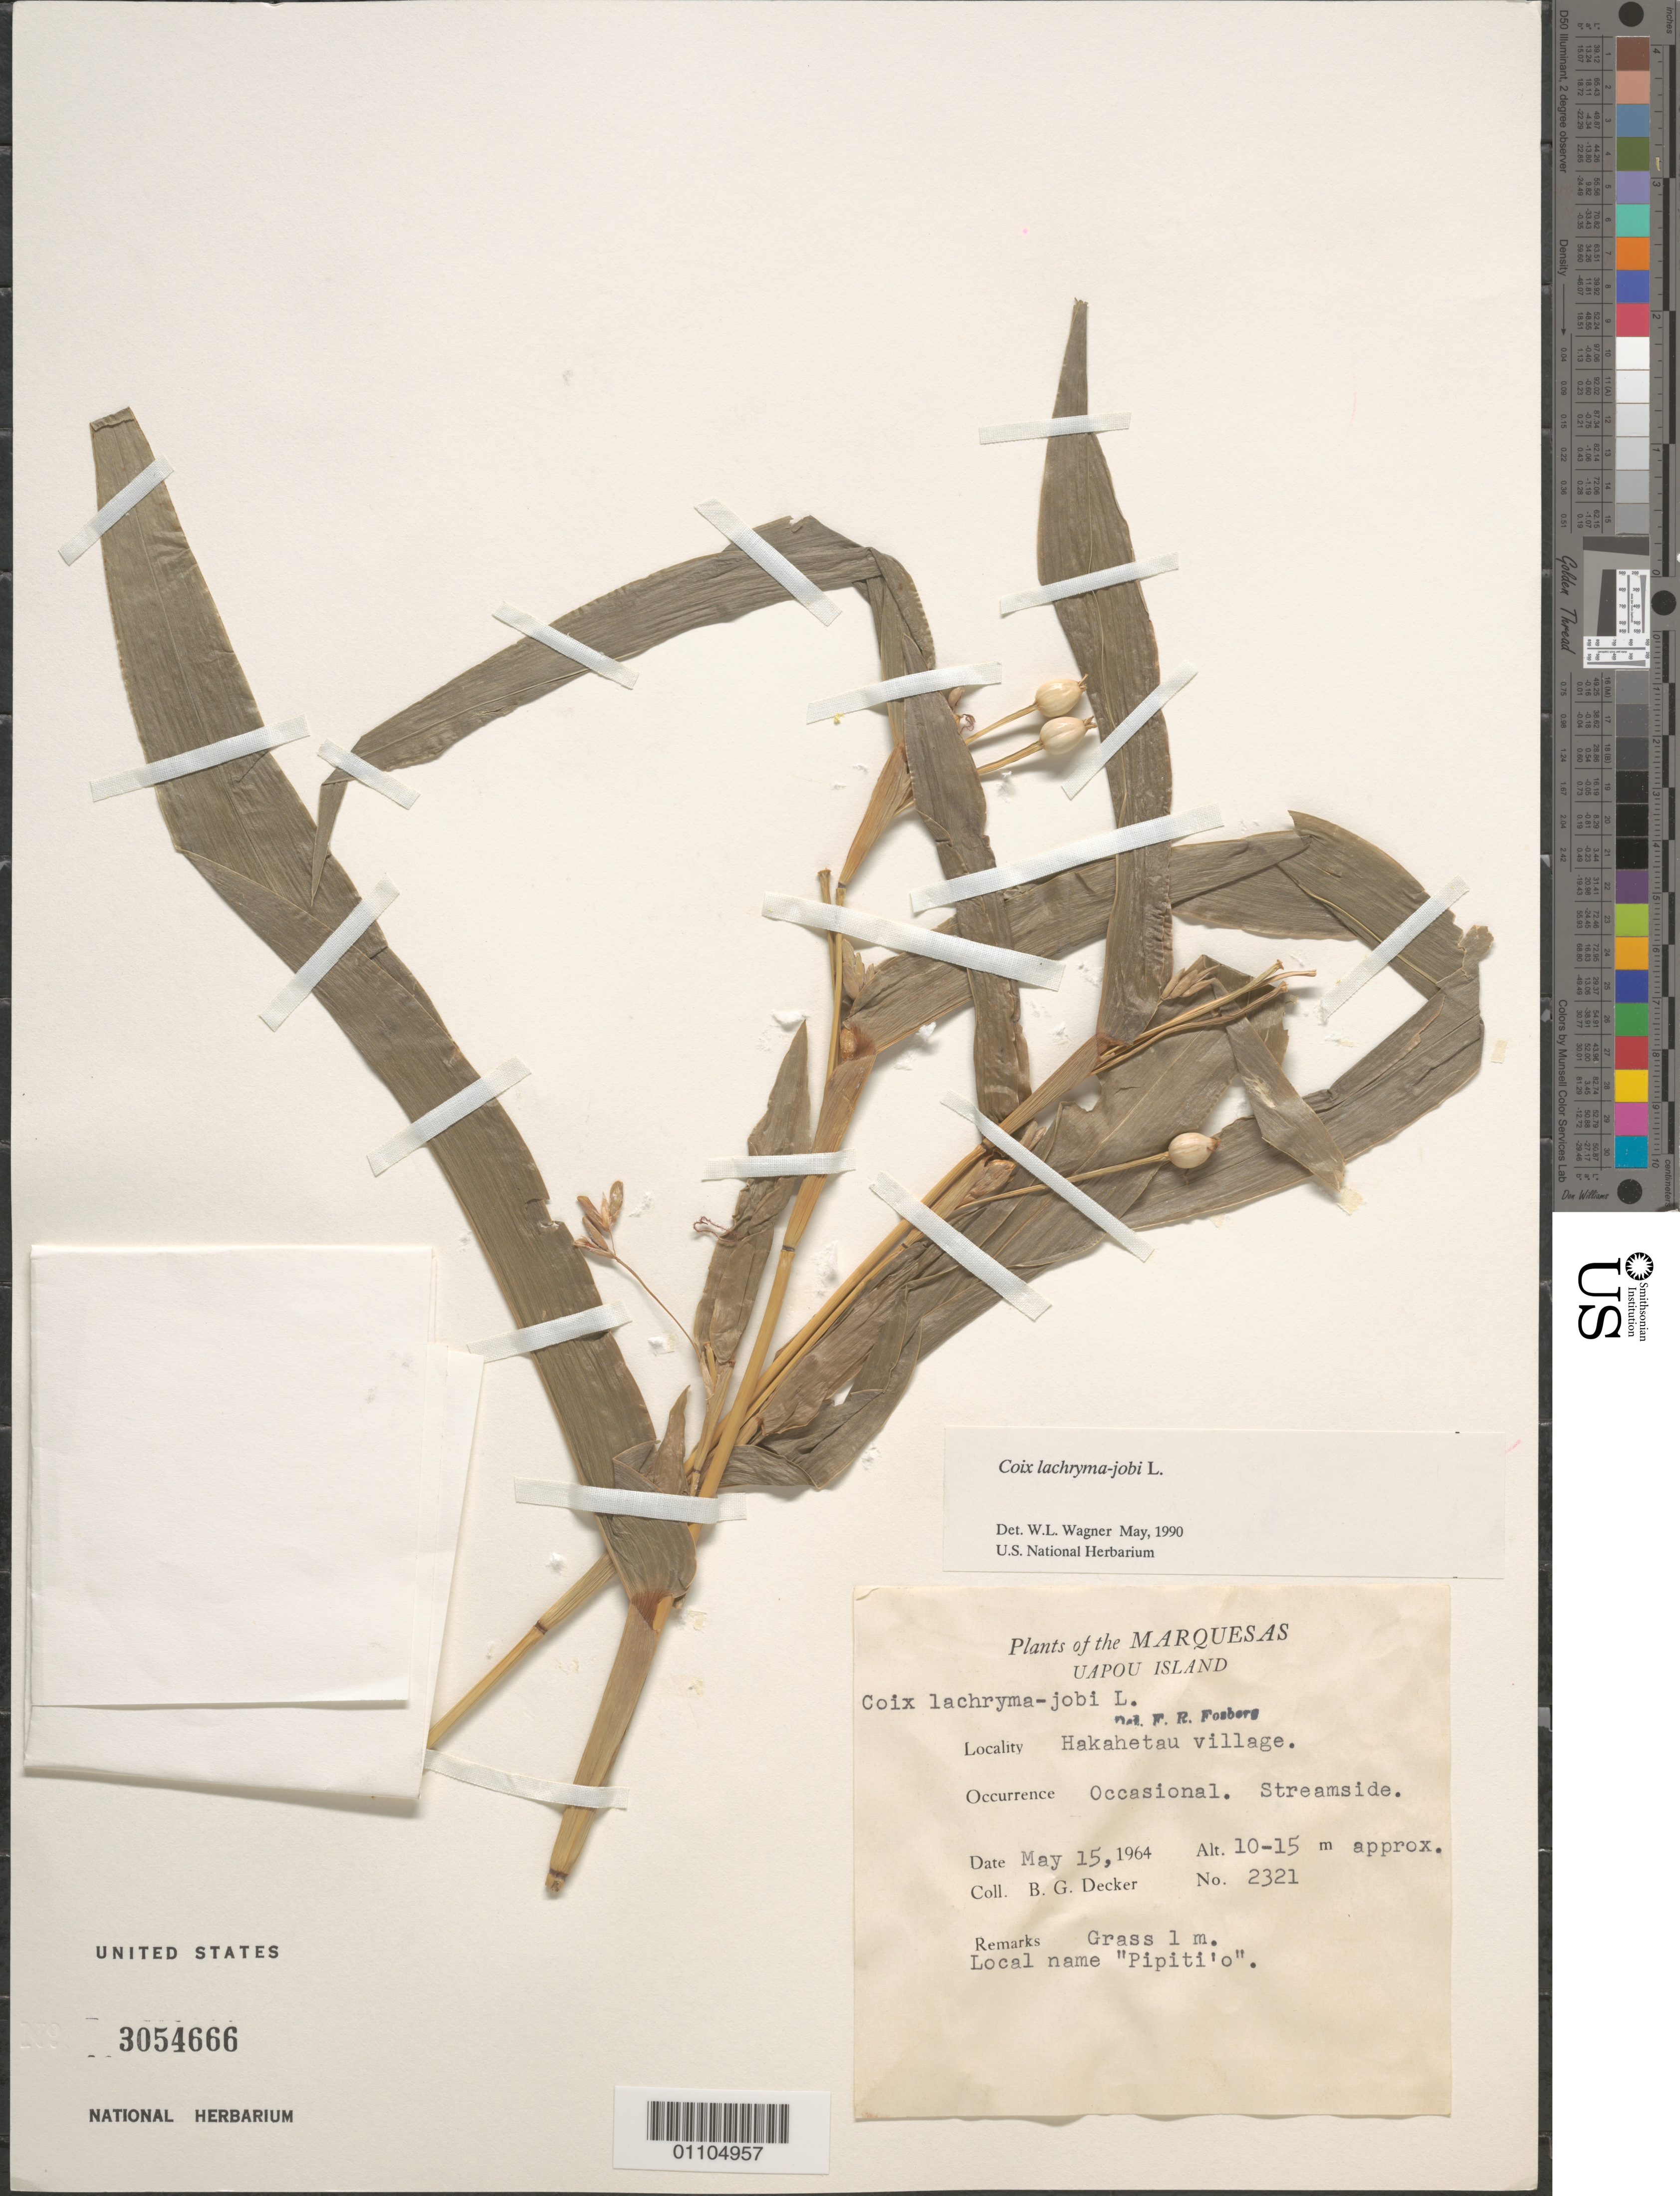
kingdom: Plantae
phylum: Tracheophyta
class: Liliopsida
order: Poales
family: Poaceae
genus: Coix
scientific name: Coix lacryma-jobi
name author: L.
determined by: Wagner, W. L., (BOT), Smithsonian Institution - National Museum of Natural History (UNITED STATES)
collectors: B. G. Decker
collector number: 2321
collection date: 1964-05-15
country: French Polynesia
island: Ua Pou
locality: Hakahetau village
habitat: streamside; occasional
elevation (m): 10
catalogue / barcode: US 3054666